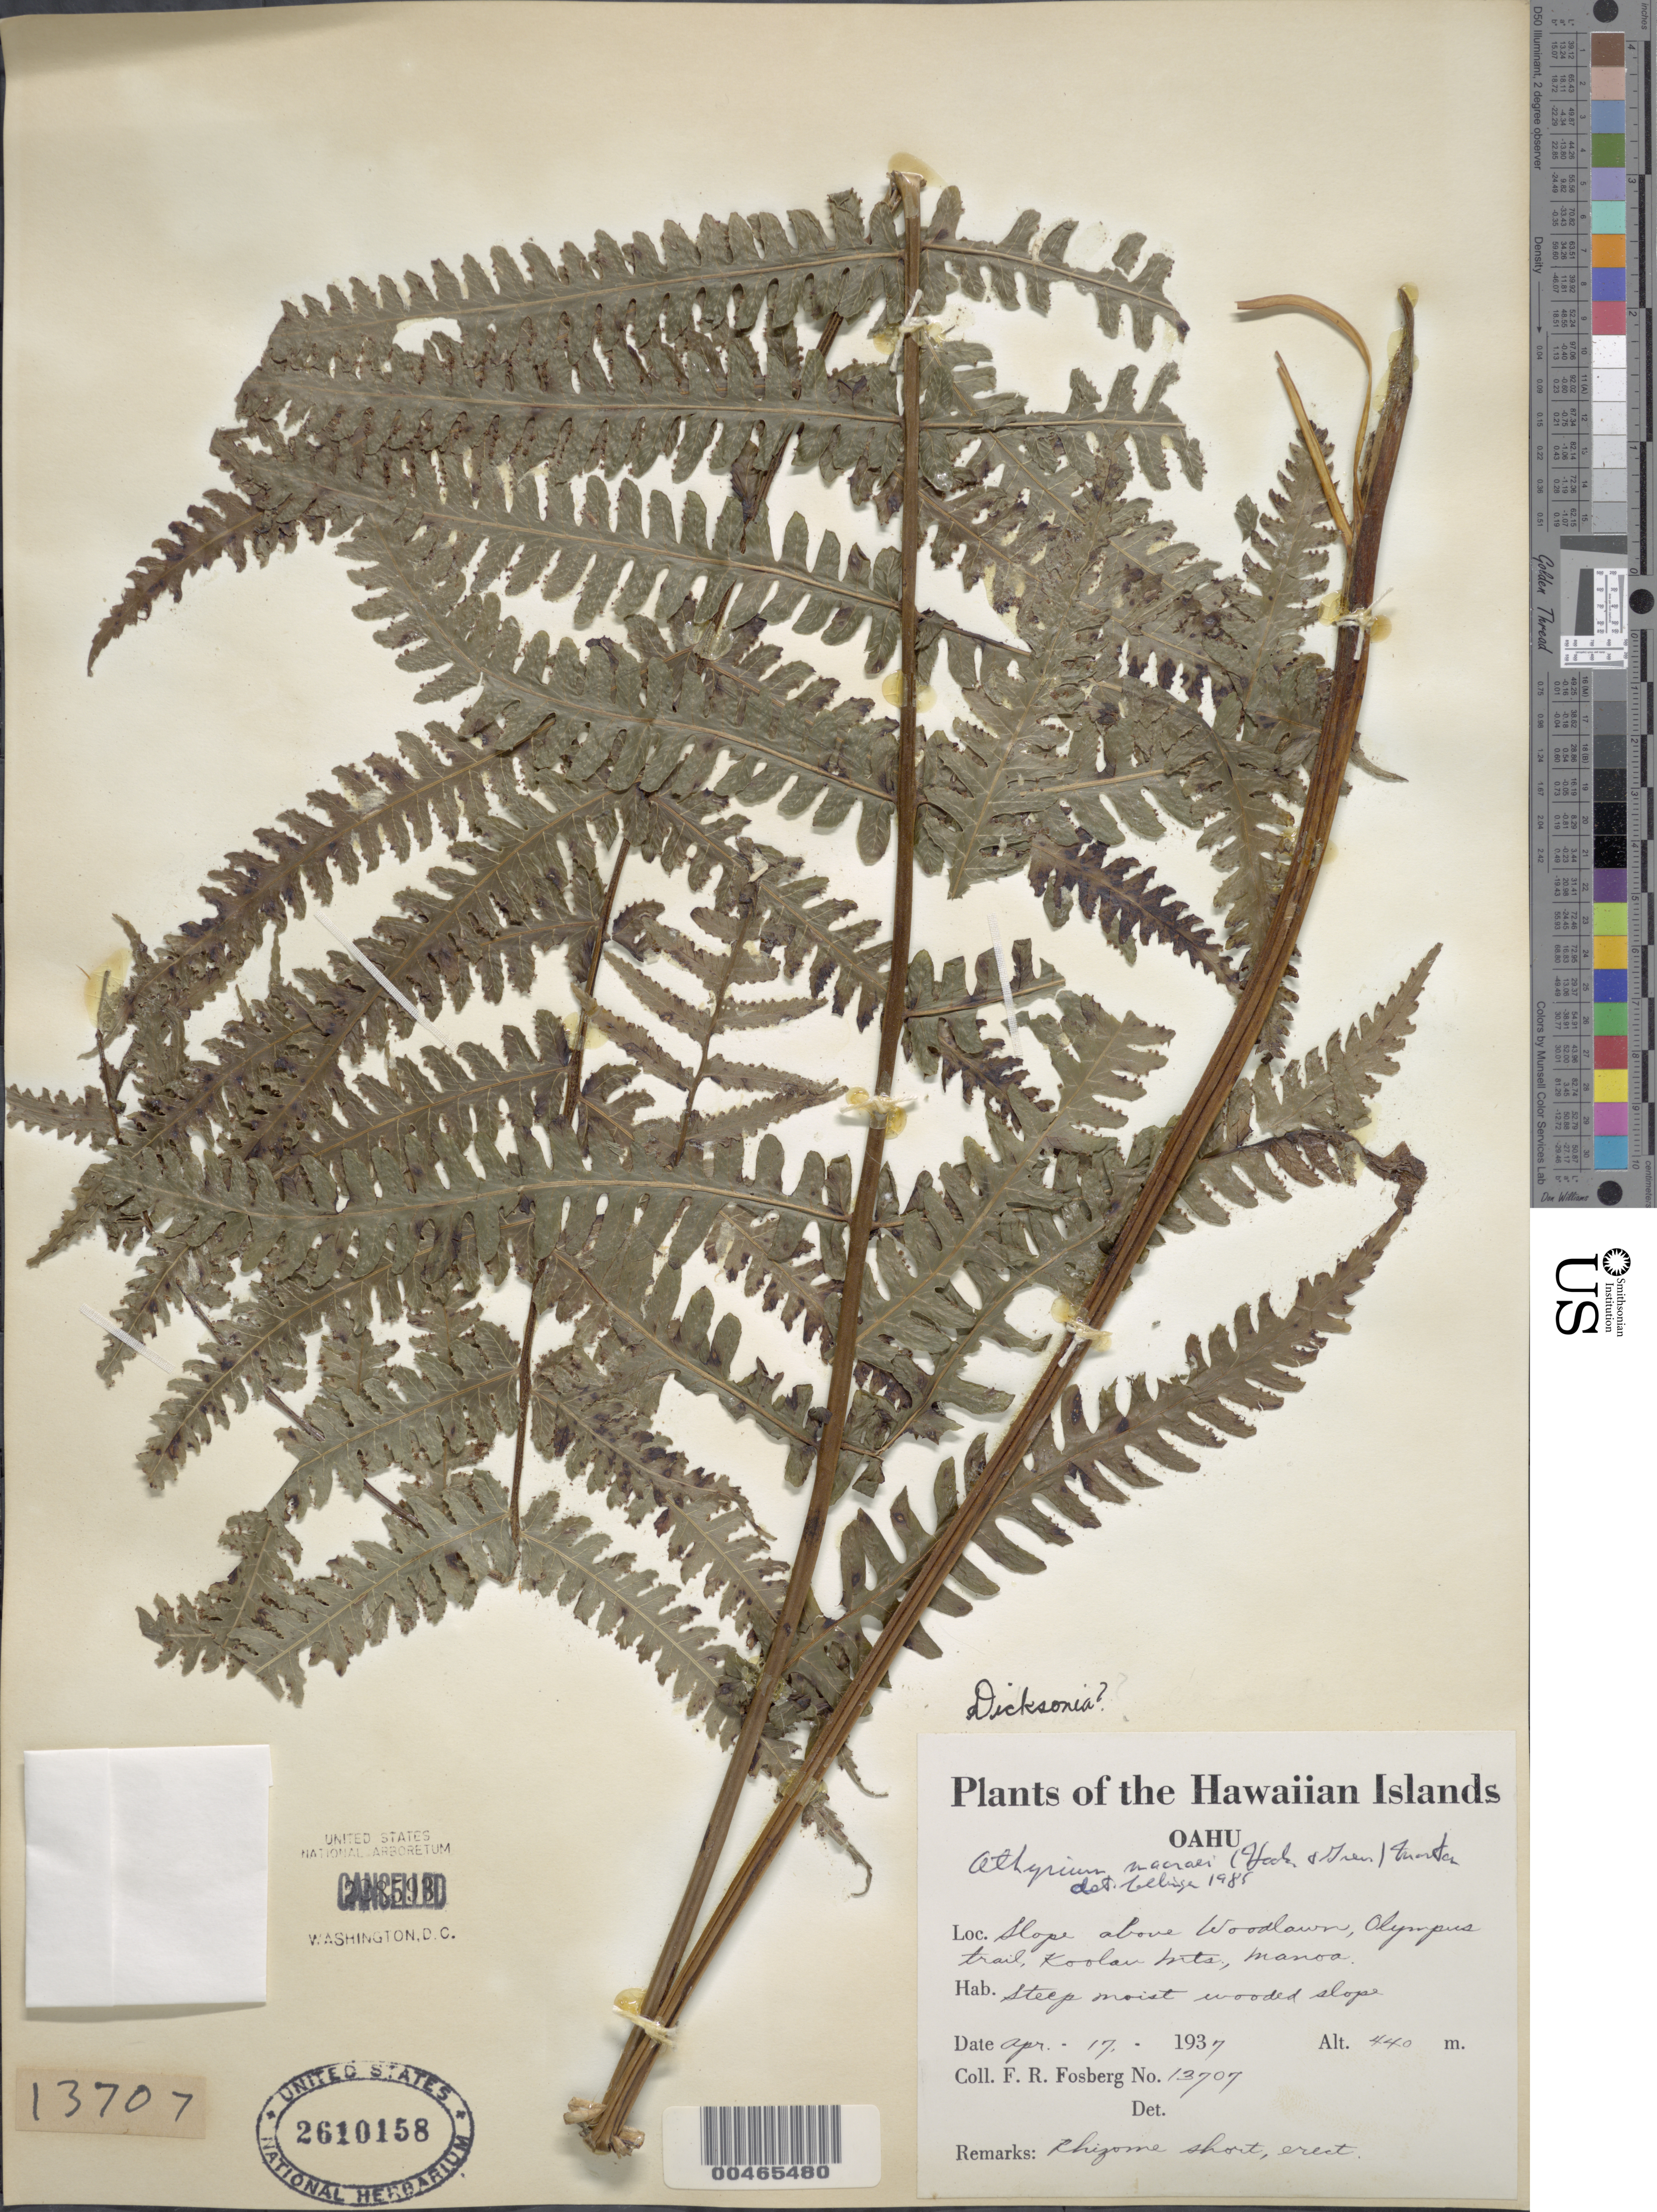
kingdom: Plantae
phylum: Tracheophyta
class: Polypodiopsida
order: Polypodiales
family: Athyriaceae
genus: Deparia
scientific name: Deparia prolifera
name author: (Kaulf.) Hook. & Grev.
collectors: F. R. Fosberg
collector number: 13707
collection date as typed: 17 Apr 1937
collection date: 1937-04-17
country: United States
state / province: Hawaii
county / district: Honolulu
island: Oahu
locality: Slope above Woodlawn, Olympus trail, Koolau Mountains, Manoa, Oahu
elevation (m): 440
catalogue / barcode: US 2610158